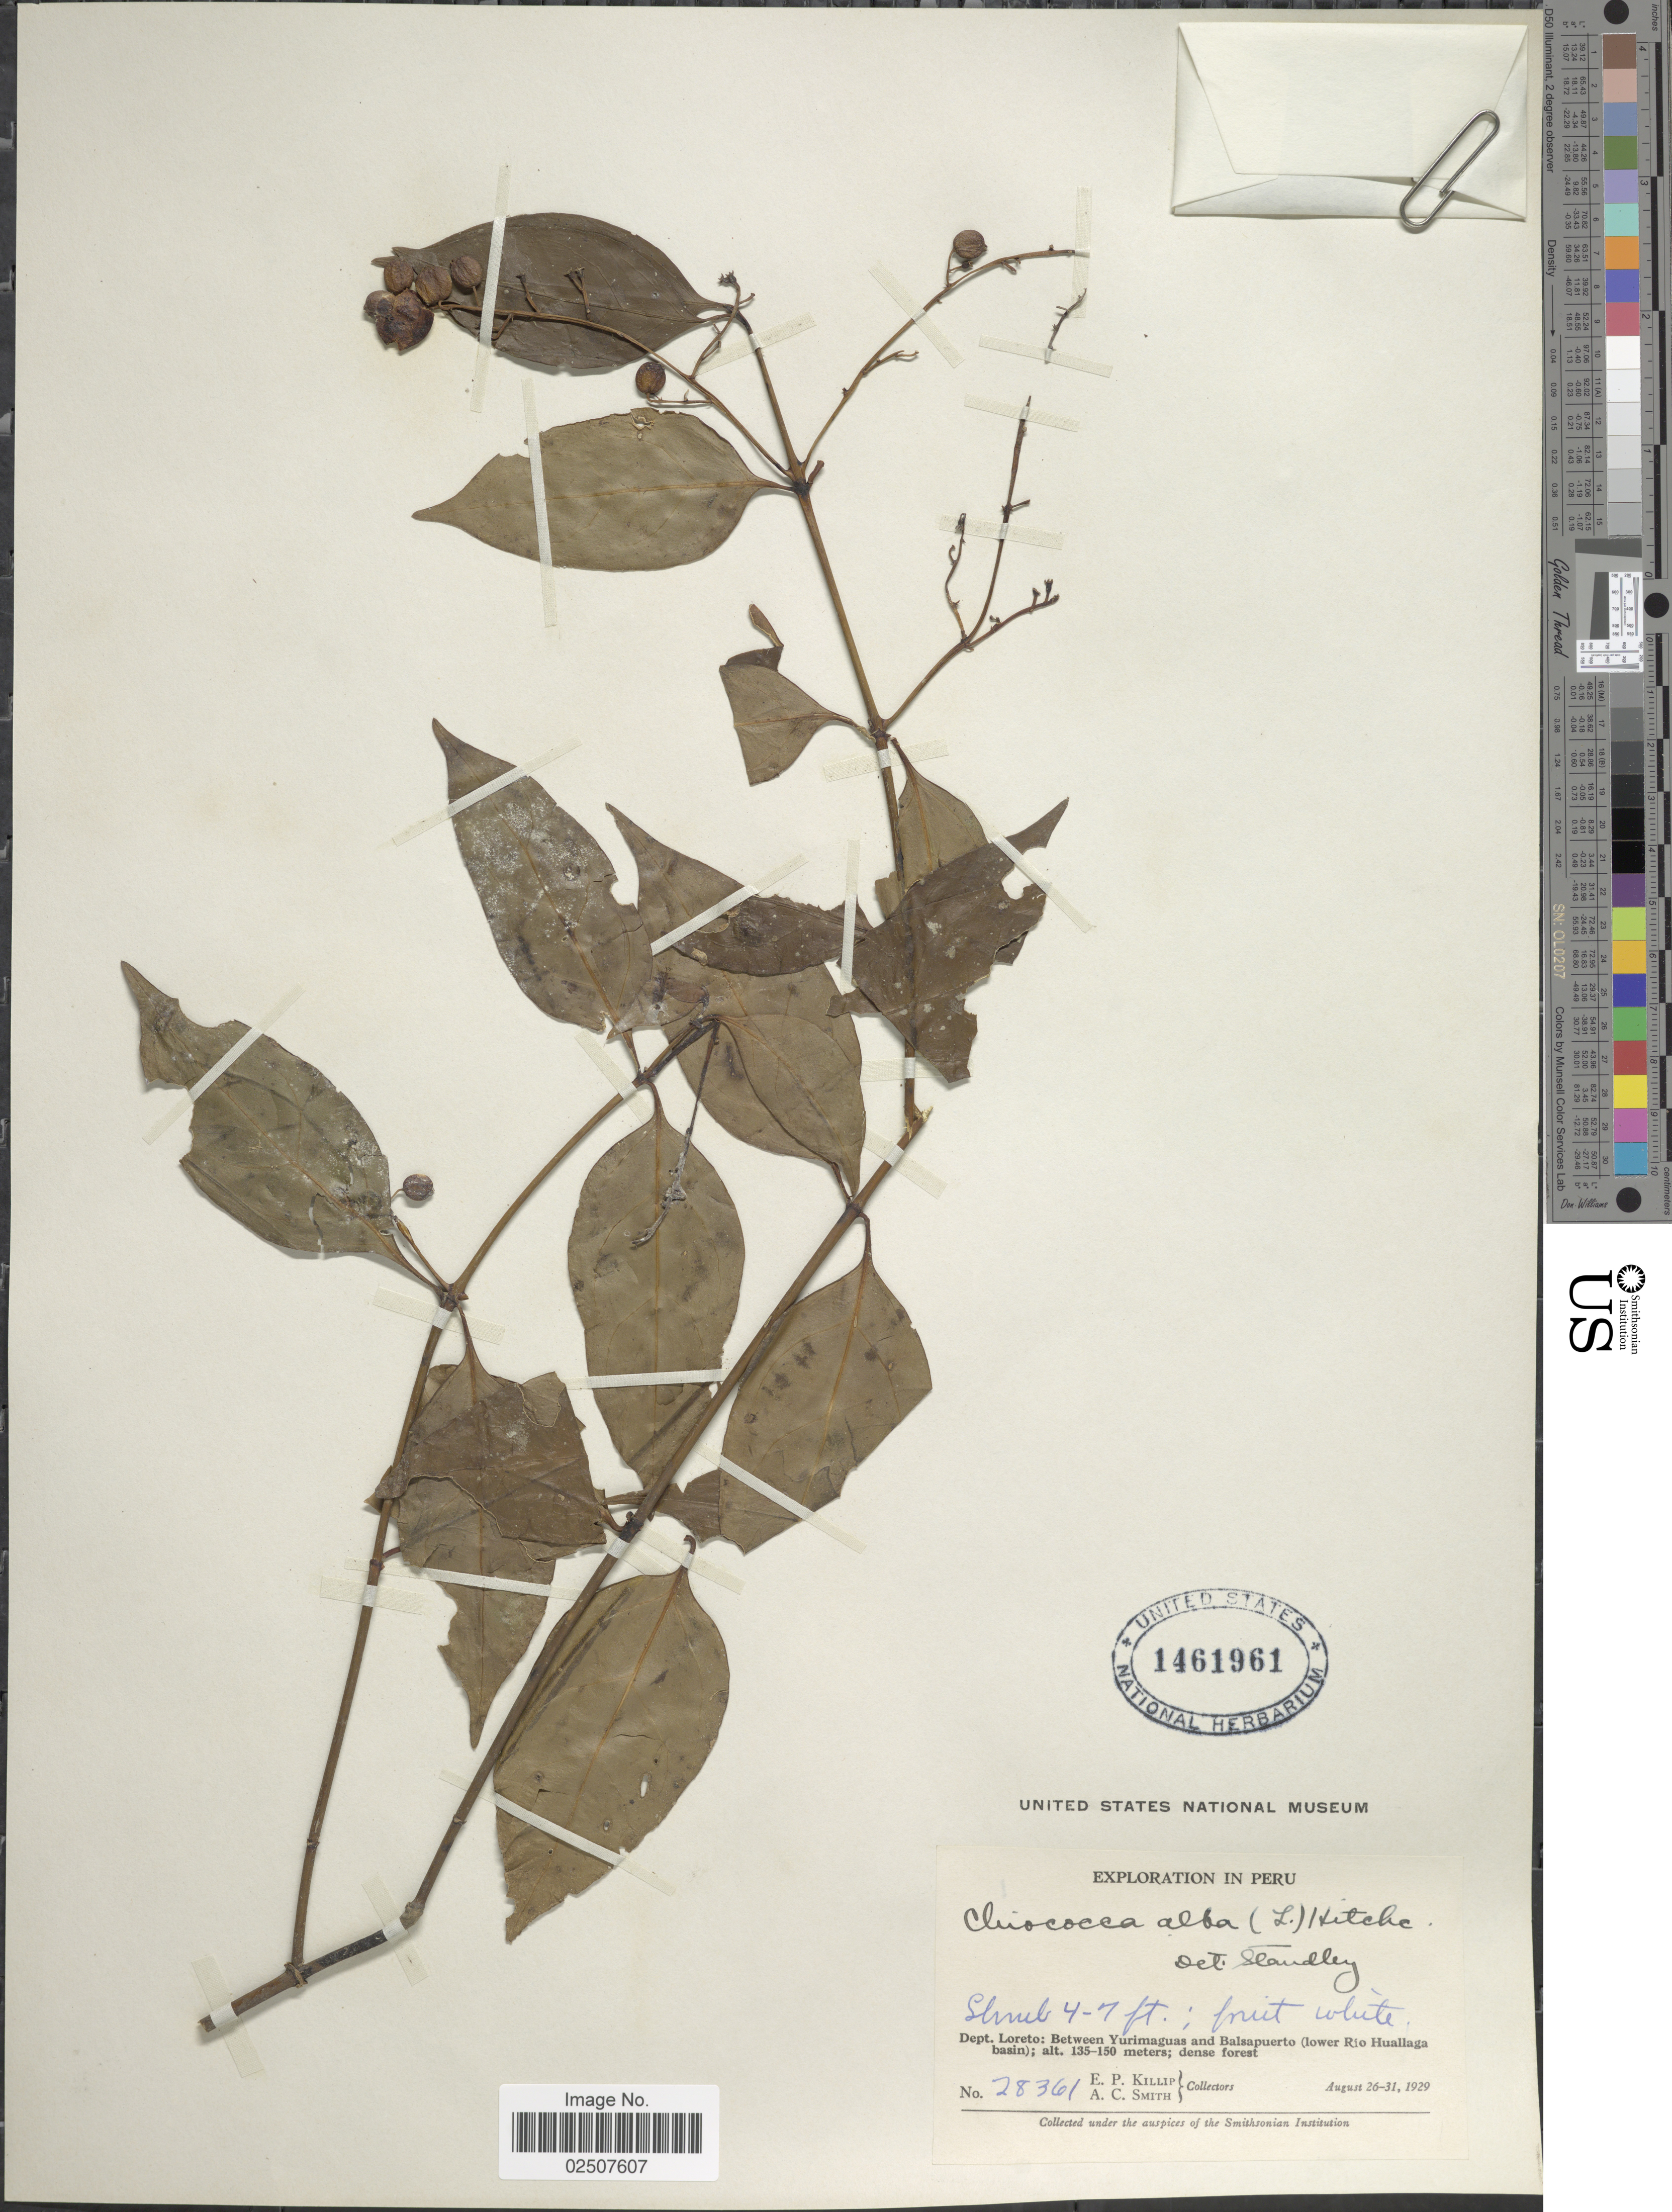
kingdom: Plantae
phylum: Tracheophyta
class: Magnoliopsida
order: Gentianales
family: Rubiaceae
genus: Chiococca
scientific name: Chiococca alba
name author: (L.) Hitchc.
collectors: E. P. Killip & A. C. Smith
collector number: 28361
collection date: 1929-08-26/1929-08-31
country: Peru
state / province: Loreto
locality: Dept. Loreto: Between Yurimaguas and Balsapuerto (lower Rio Huallaga basin); dense forest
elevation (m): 135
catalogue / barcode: US 1461961